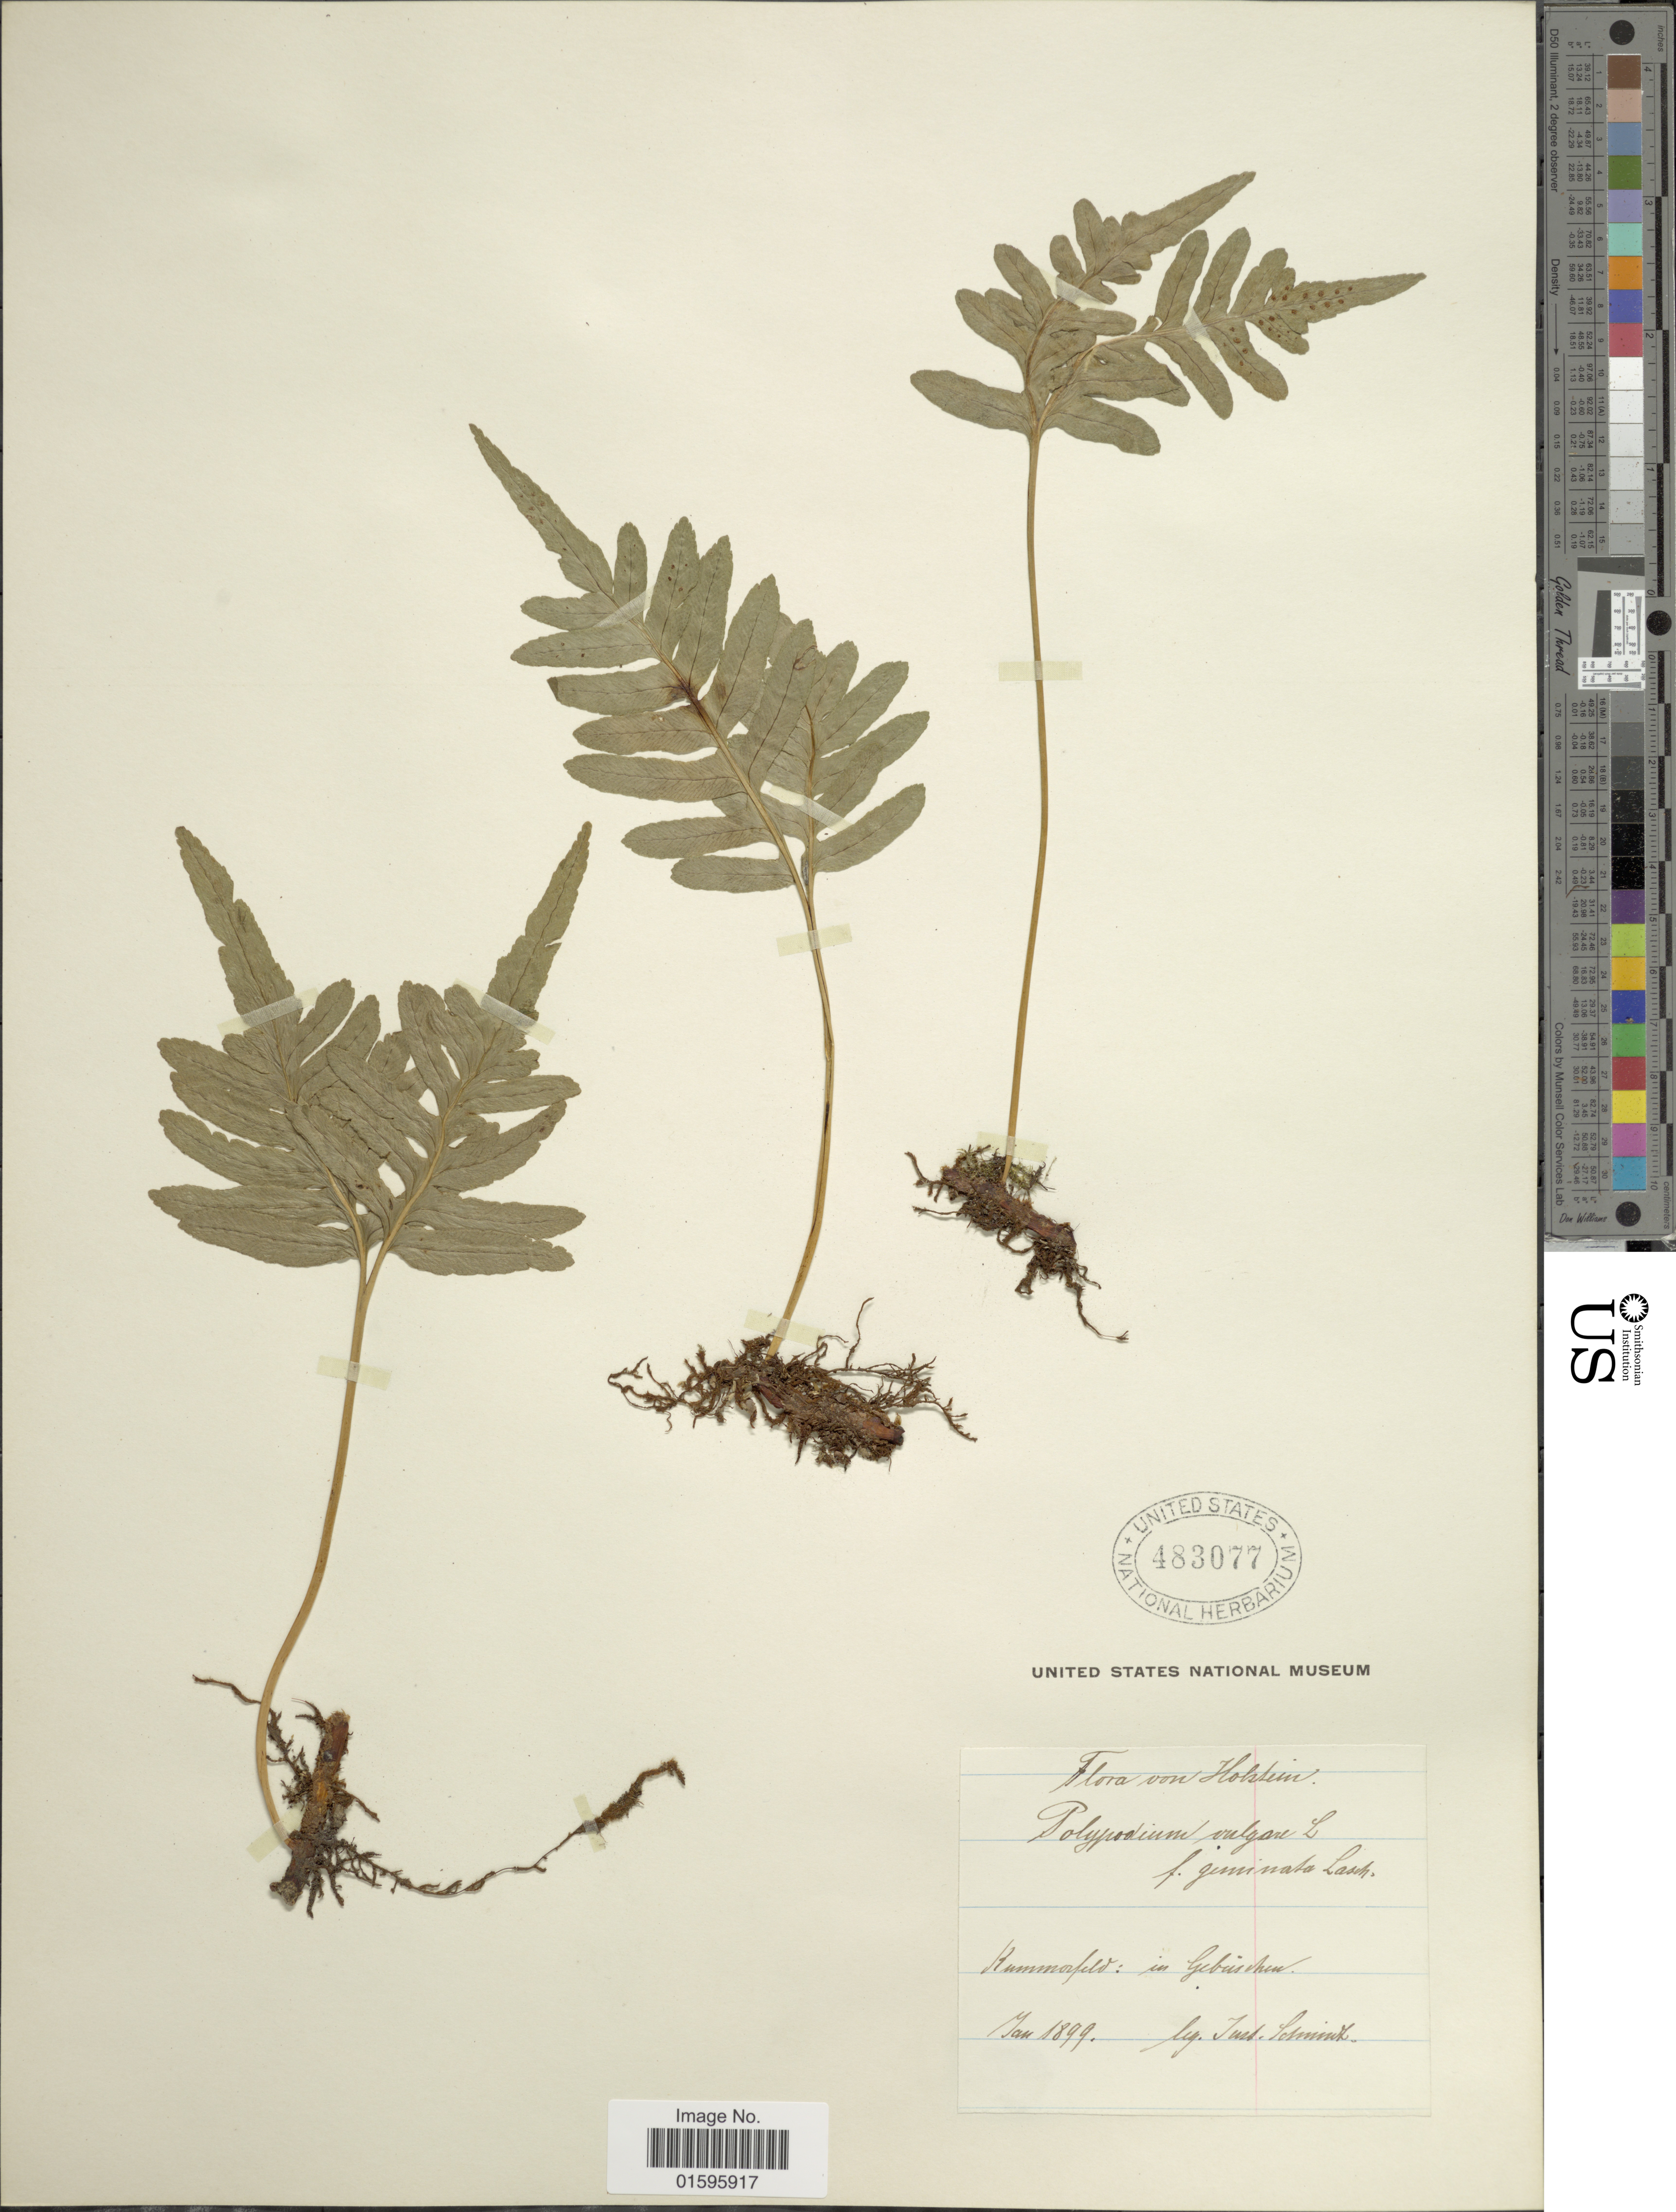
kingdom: Plantae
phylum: Tracheophyta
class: Polypodiopsida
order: Polypodiales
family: Polypodiaceae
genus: Polypodium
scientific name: Polypodium vulgare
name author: L.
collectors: J. Schmidt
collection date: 1899-01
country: Germany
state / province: Schleswig-Holstein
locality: Holstein, Kummorfeld: in Gebuschen [interpreted]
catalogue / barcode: US 483077